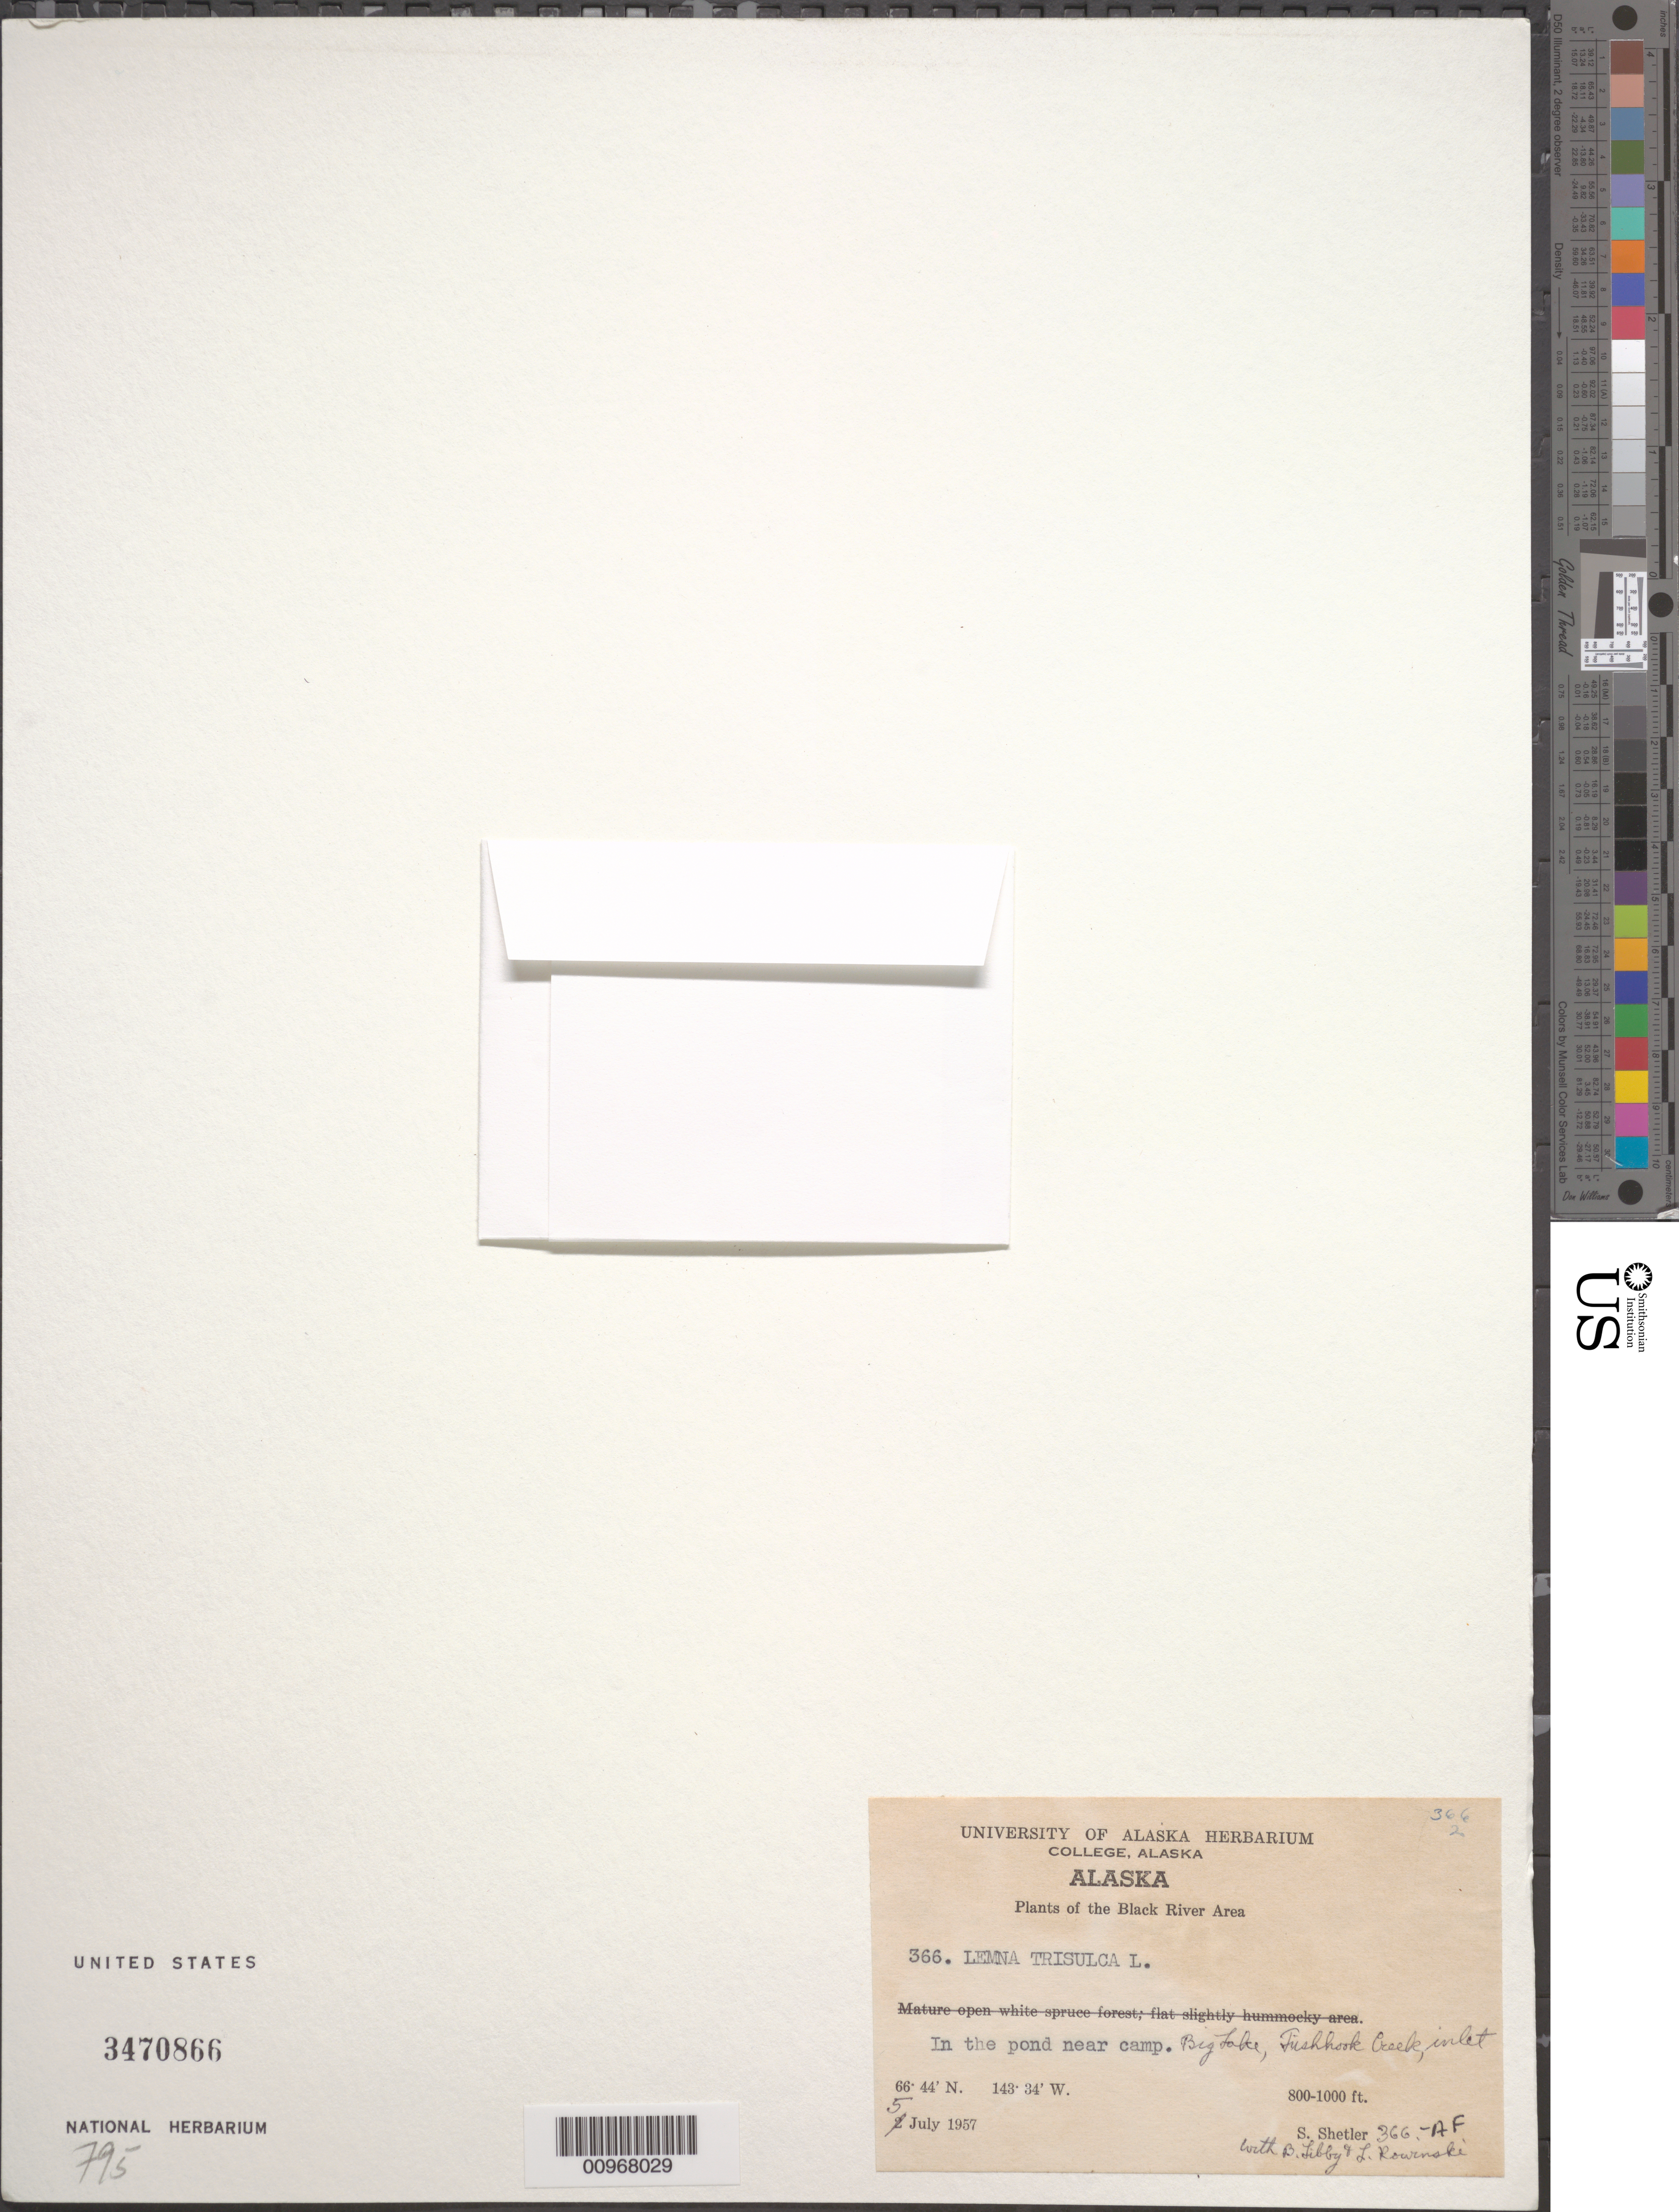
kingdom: Plantae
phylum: Tracheophyta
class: Liliopsida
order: Alismatales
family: Araceae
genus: Lemna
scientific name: Lemna trisulca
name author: L.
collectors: S. Shetler, B. Libby & L. Rowinski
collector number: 366-AF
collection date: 1957-07-05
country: United States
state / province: Alaska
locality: The Black River Area. In the pond near camp. Big Lake, Fishhook Creek, inlet.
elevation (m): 244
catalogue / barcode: US 3470866